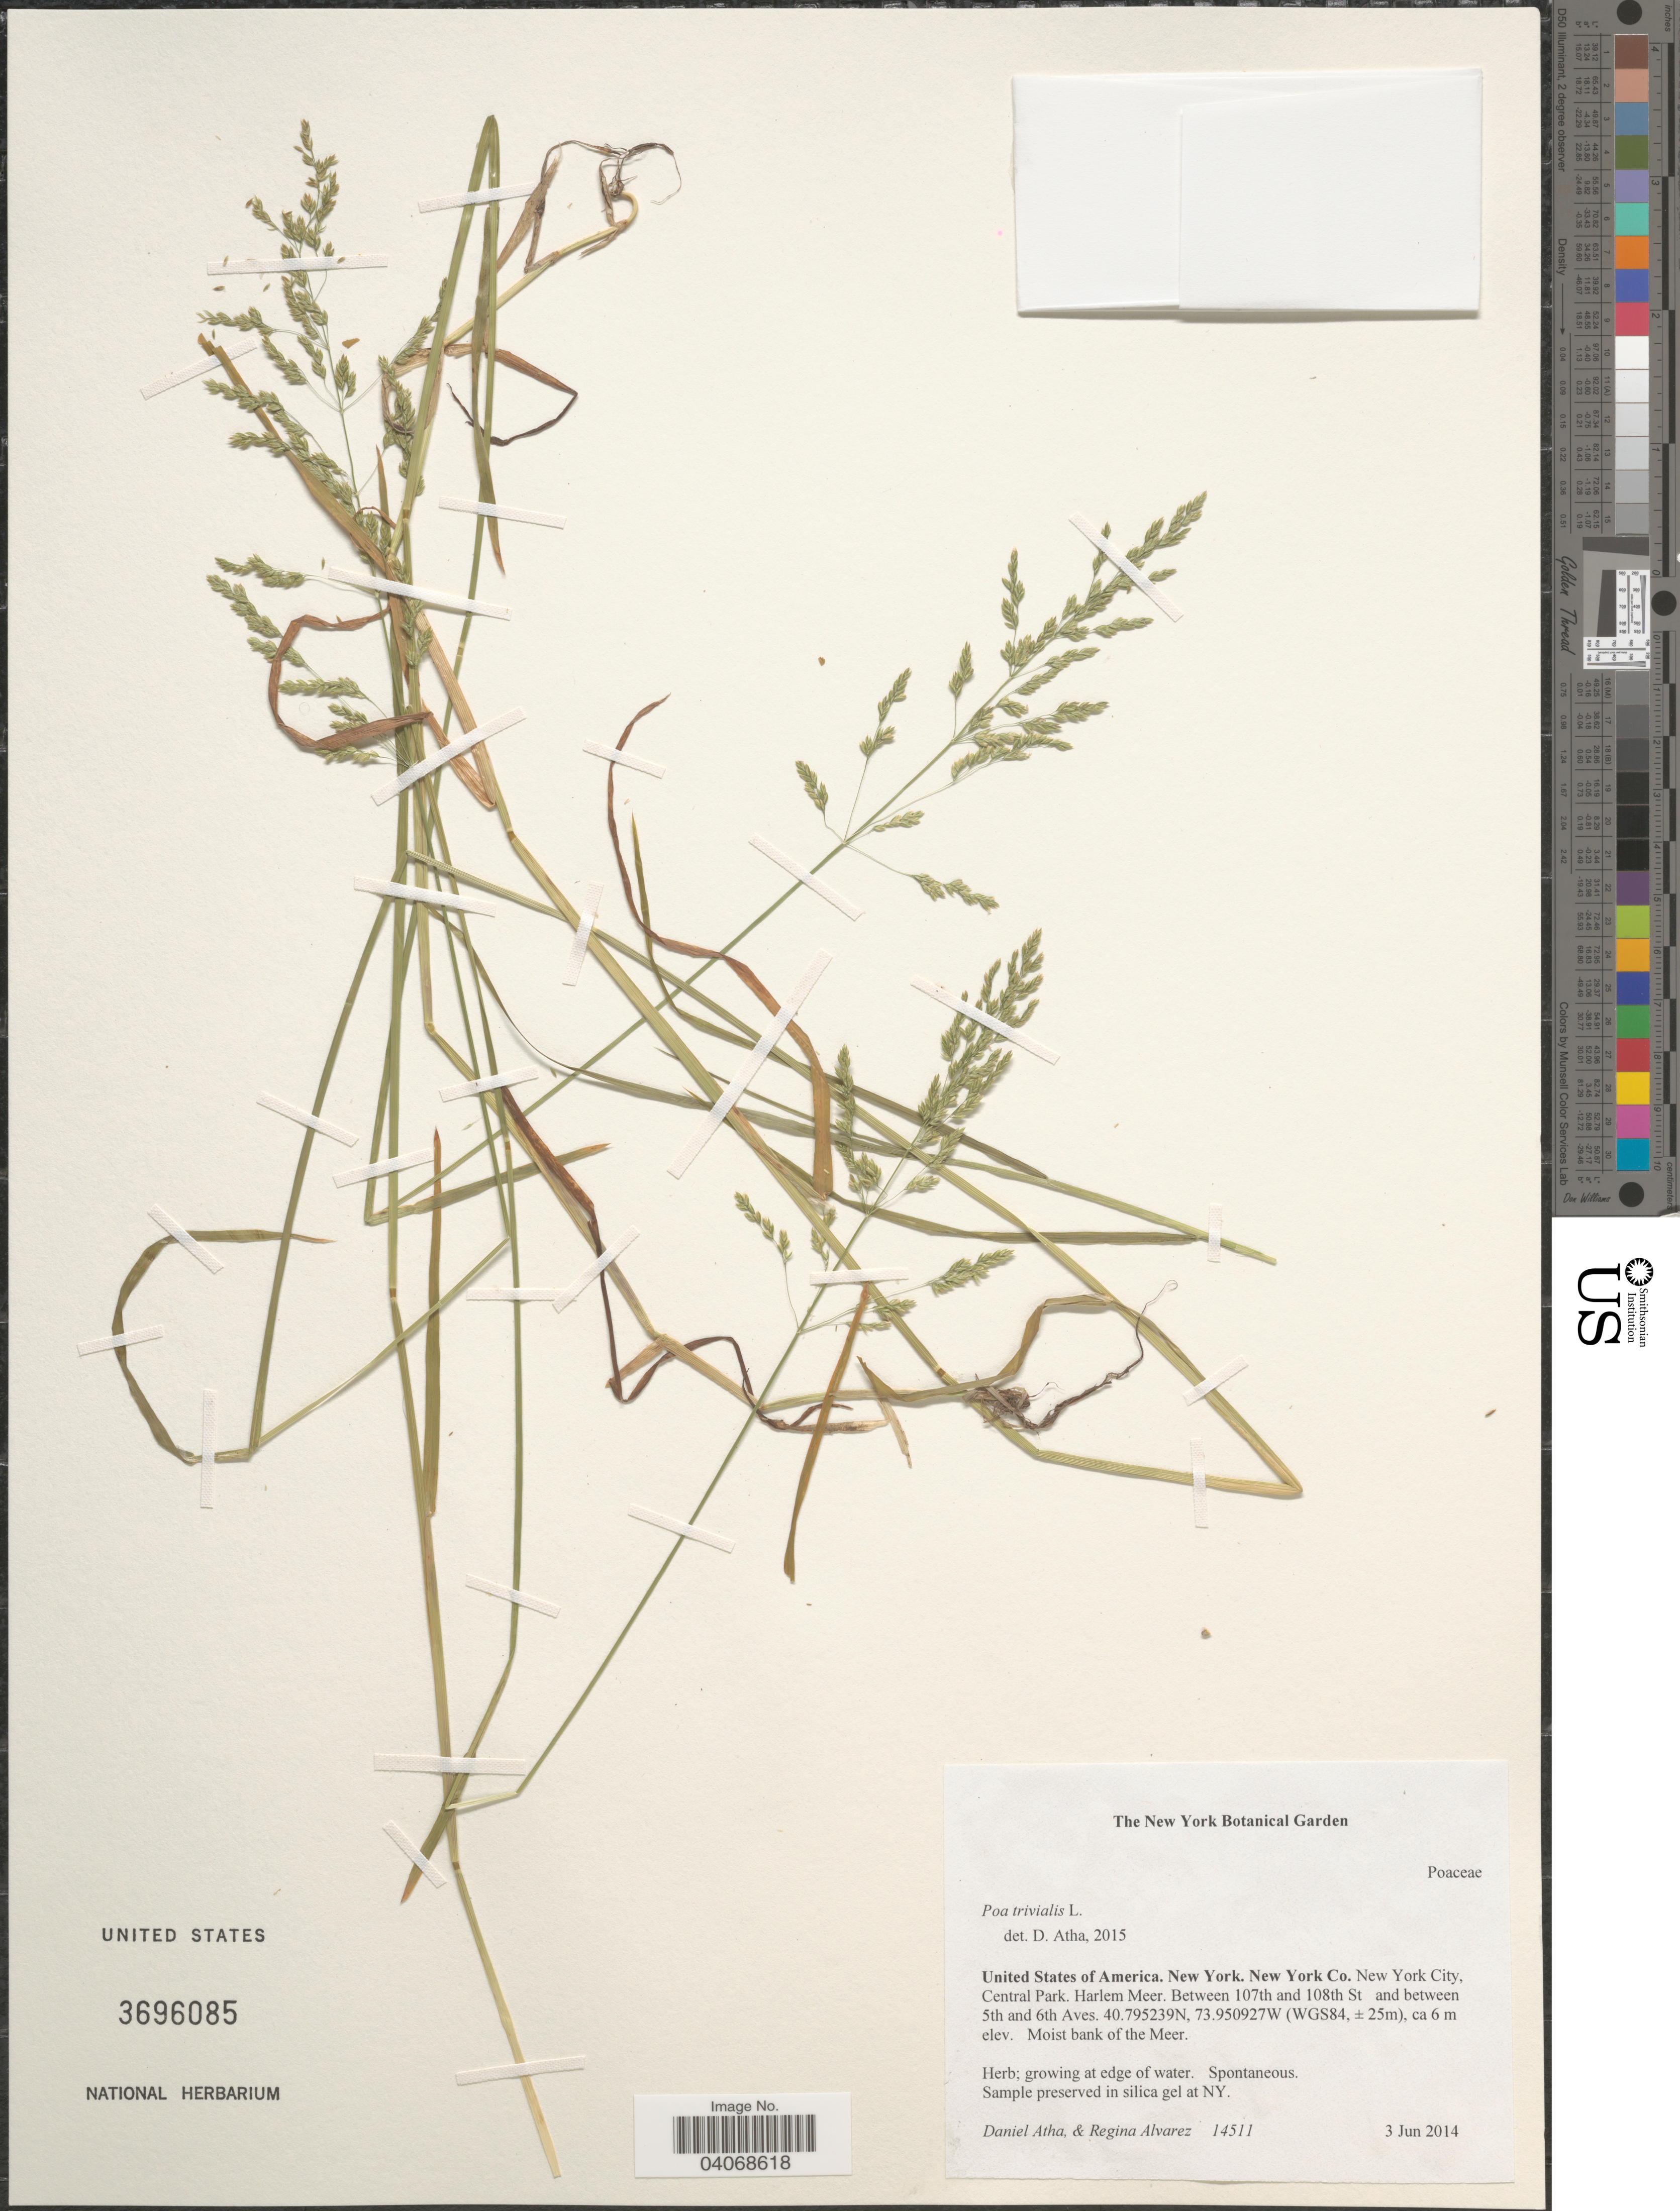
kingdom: Plantae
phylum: Tracheophyta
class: Liliopsida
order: Poales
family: Poaceae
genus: Poa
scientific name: Poa trivialis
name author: L.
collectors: D. Atha & R. Álvarez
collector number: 14511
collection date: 2014-06-03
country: United States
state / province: New York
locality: New York Co. New York City, Central Park. Harlem Meer. Between 107th and 108th Sts and between 5th and 6th Aves. (WGS84, ±25m). Moist bank of the Meer. Herb; growing at edge of water.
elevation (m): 6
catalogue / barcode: US 3696085